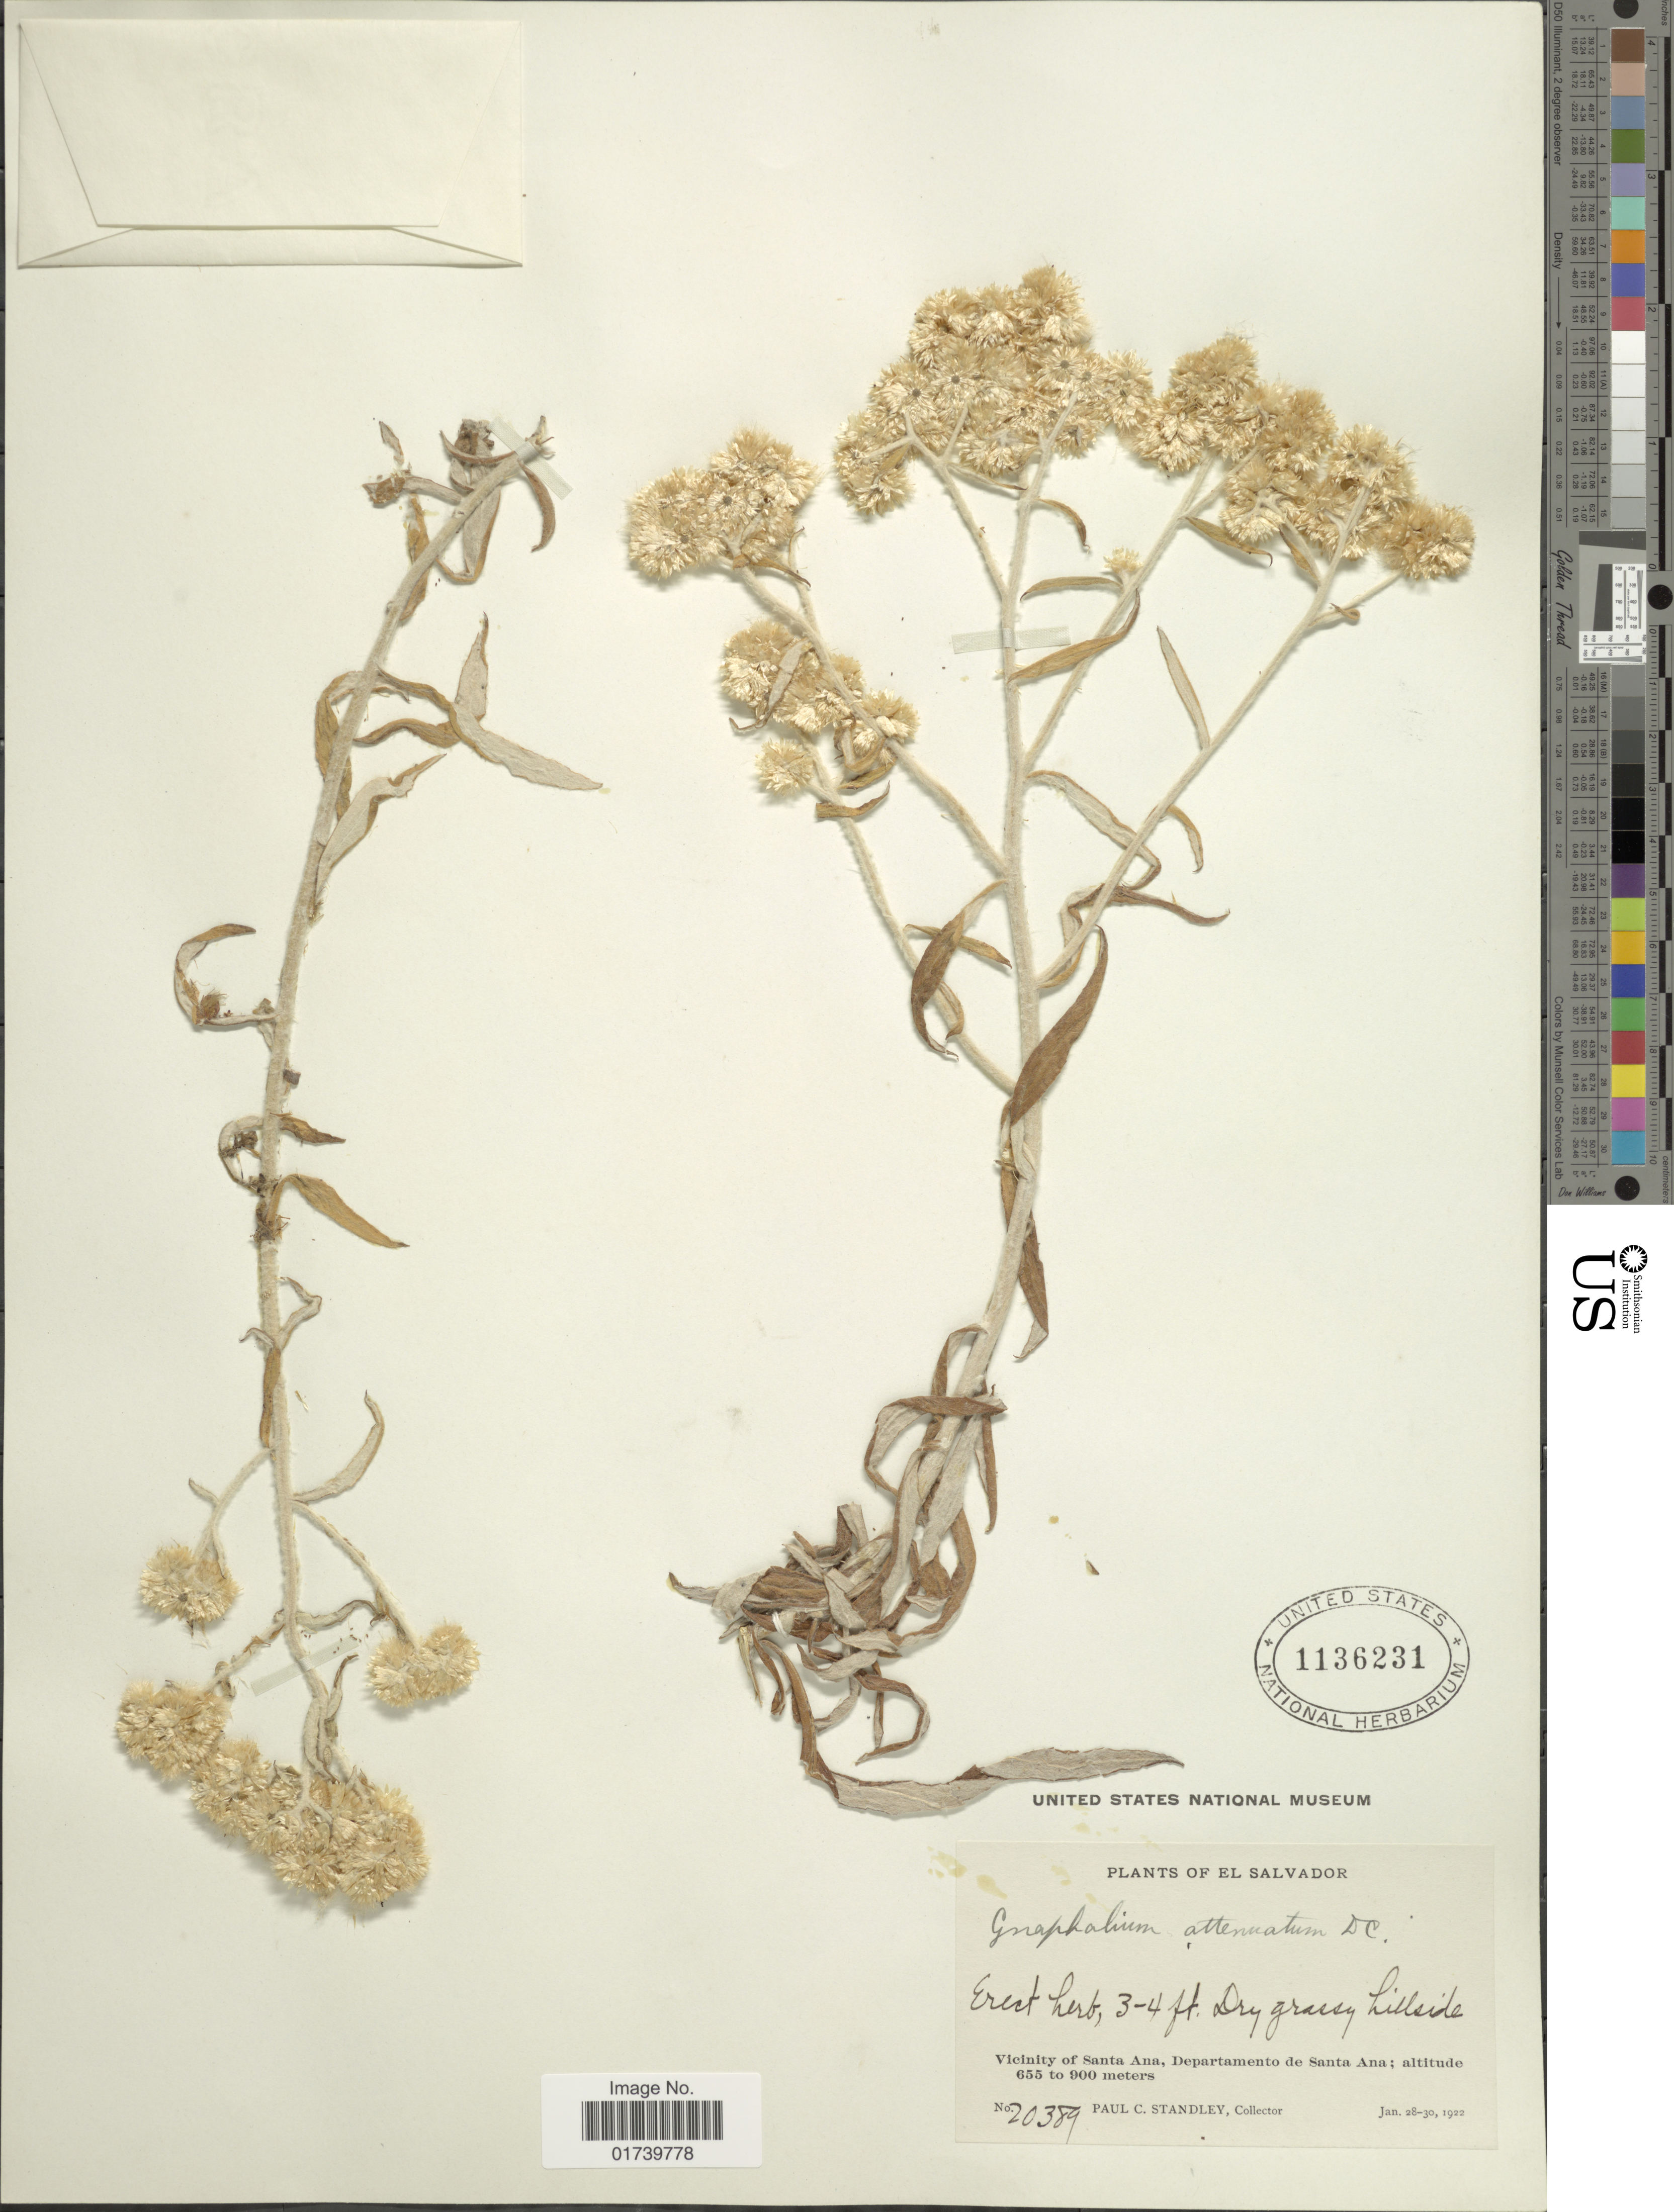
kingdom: Plantae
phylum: Tracheophyta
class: Magnoliopsida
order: Asterales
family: Asteraceae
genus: Pseudognaphalium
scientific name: Pseudognaphalium attenuatum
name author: (DC.) Anderb.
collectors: P. C. Standley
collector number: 20389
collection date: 1922-01-28/1922-01-30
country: El Salvador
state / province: Santa Ana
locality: Vicinity of Santa Ana, Departamento de Santa Ana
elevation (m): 655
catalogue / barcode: US 1136231